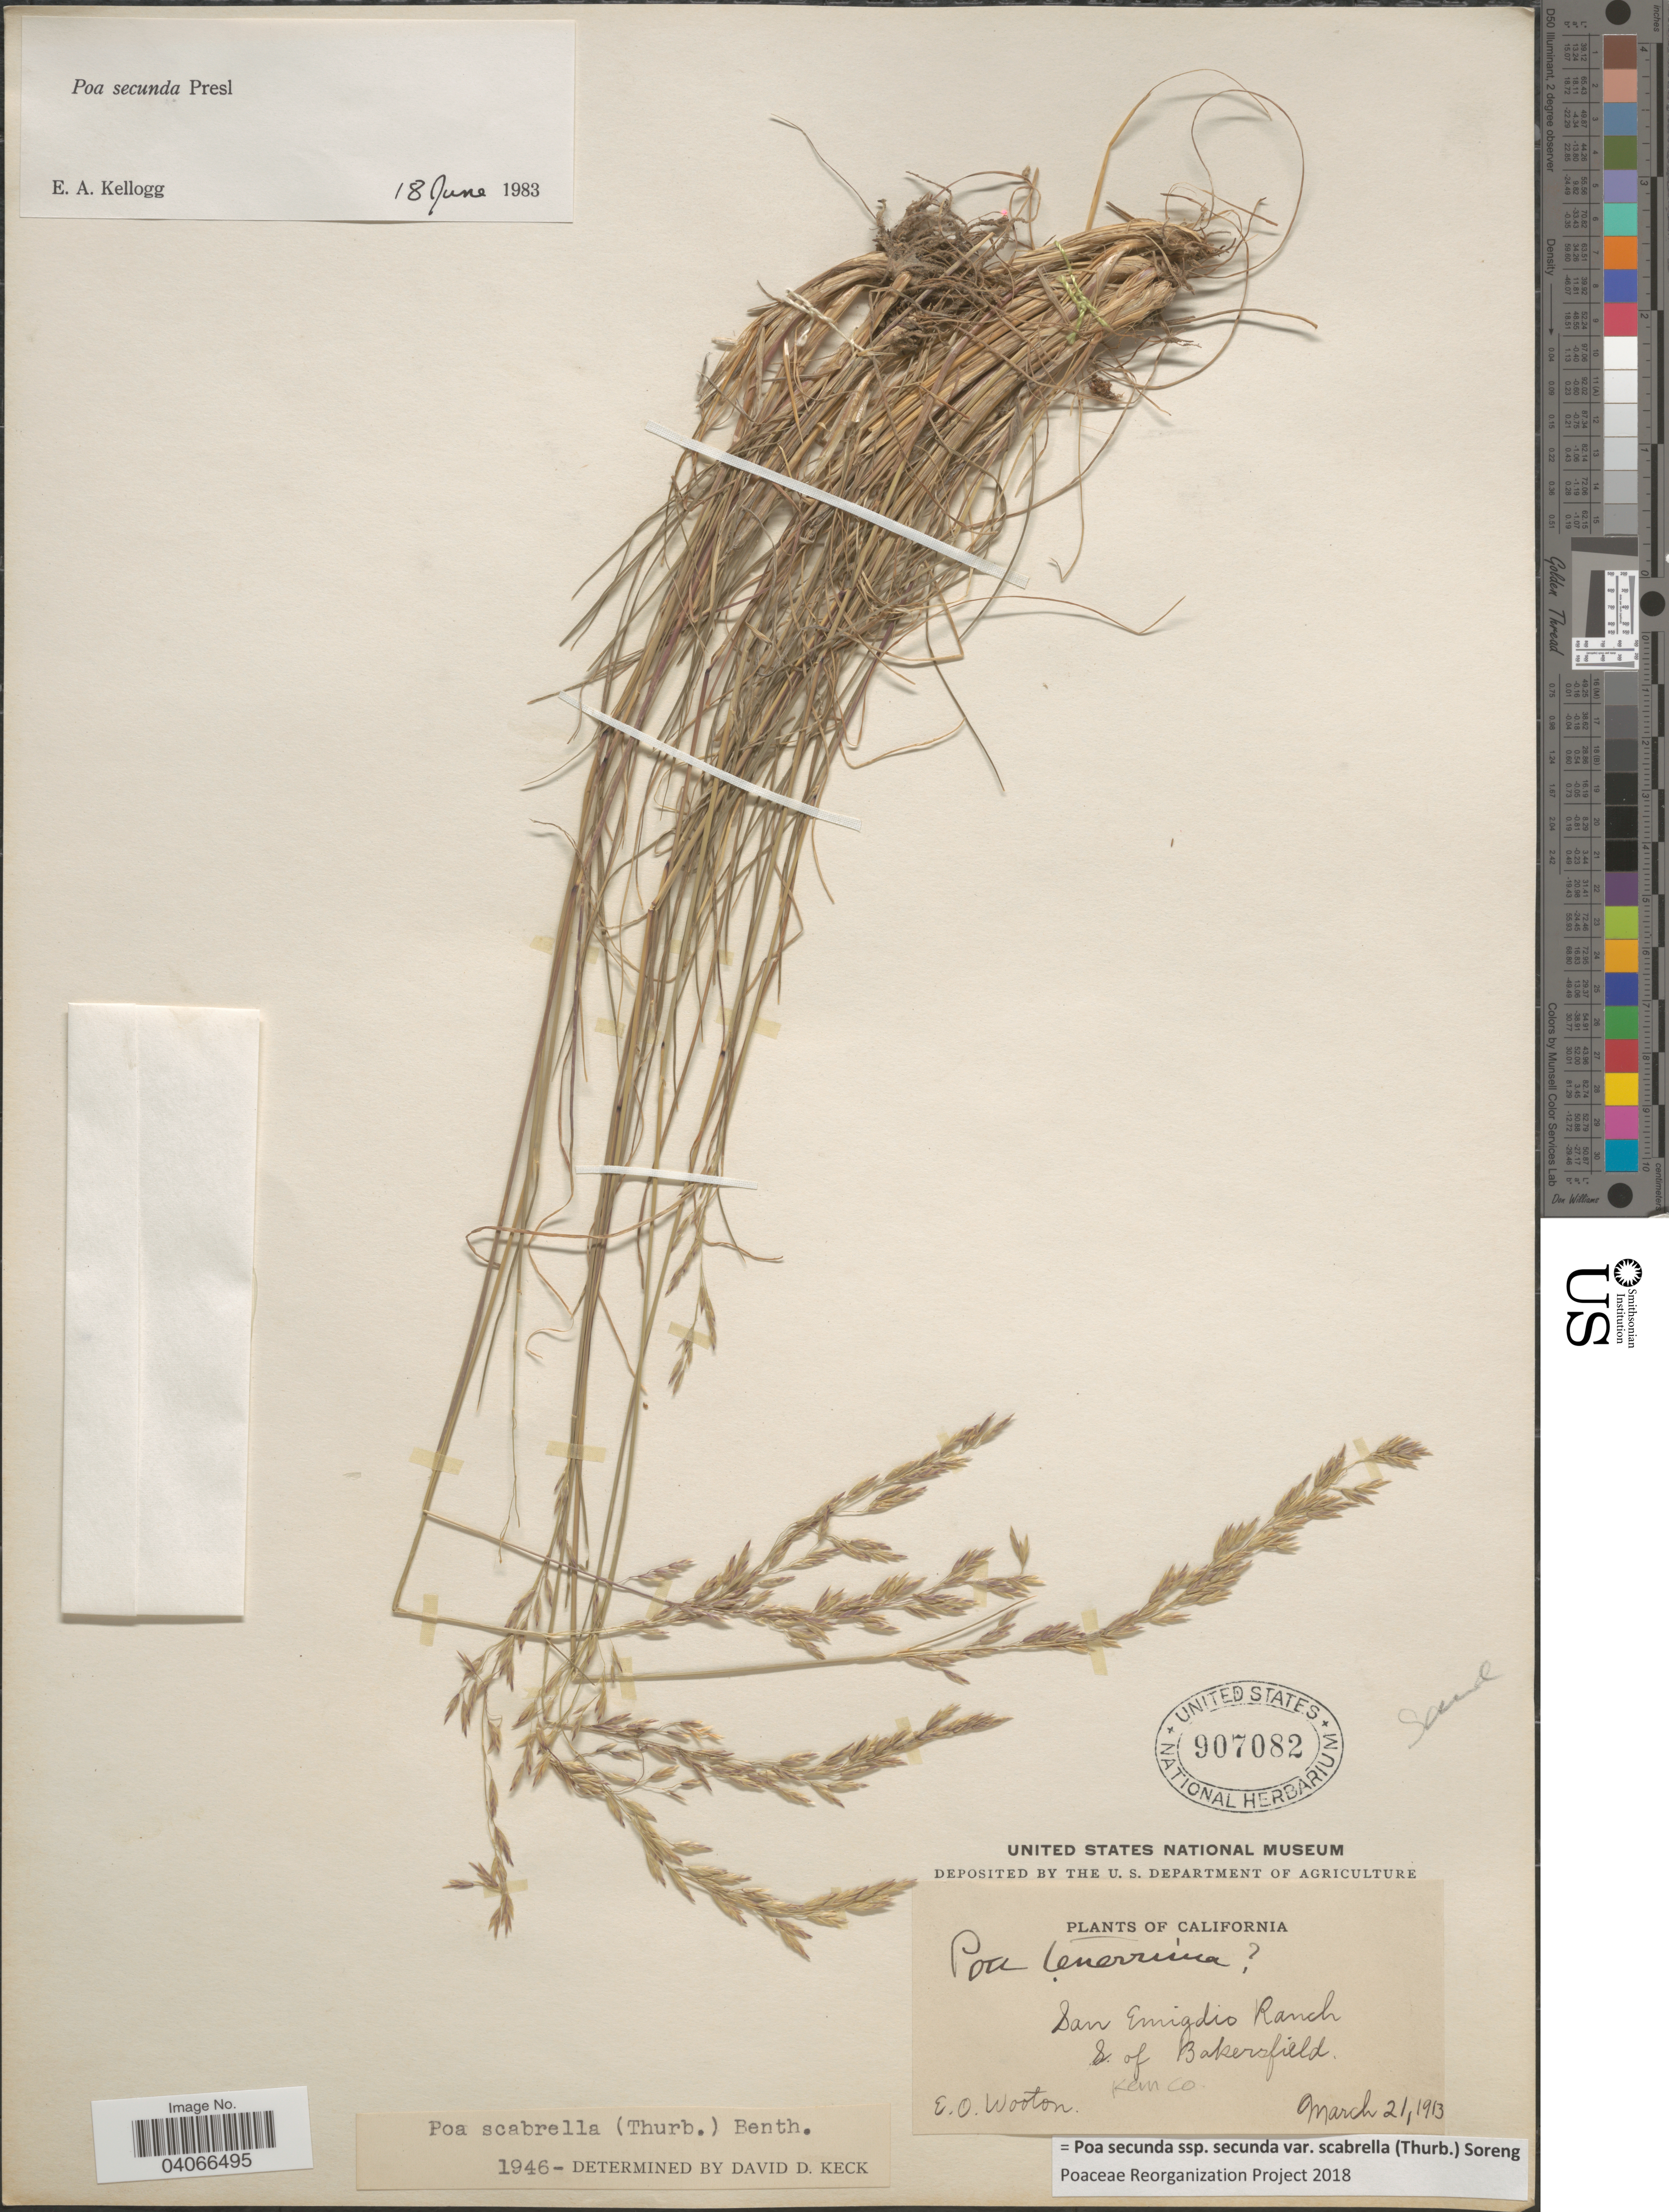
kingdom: Plantae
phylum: Tracheophyta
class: Liliopsida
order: Poales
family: Poaceae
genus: Poa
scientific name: Poa secunda subsp. secunda var. scabrella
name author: (Thurb.) Soreng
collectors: E. O. Wooton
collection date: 1913-03-21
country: United States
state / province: California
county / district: Kern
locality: San Emigdio Ranch & of Bakersfield. Kern Co.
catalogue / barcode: US 907082